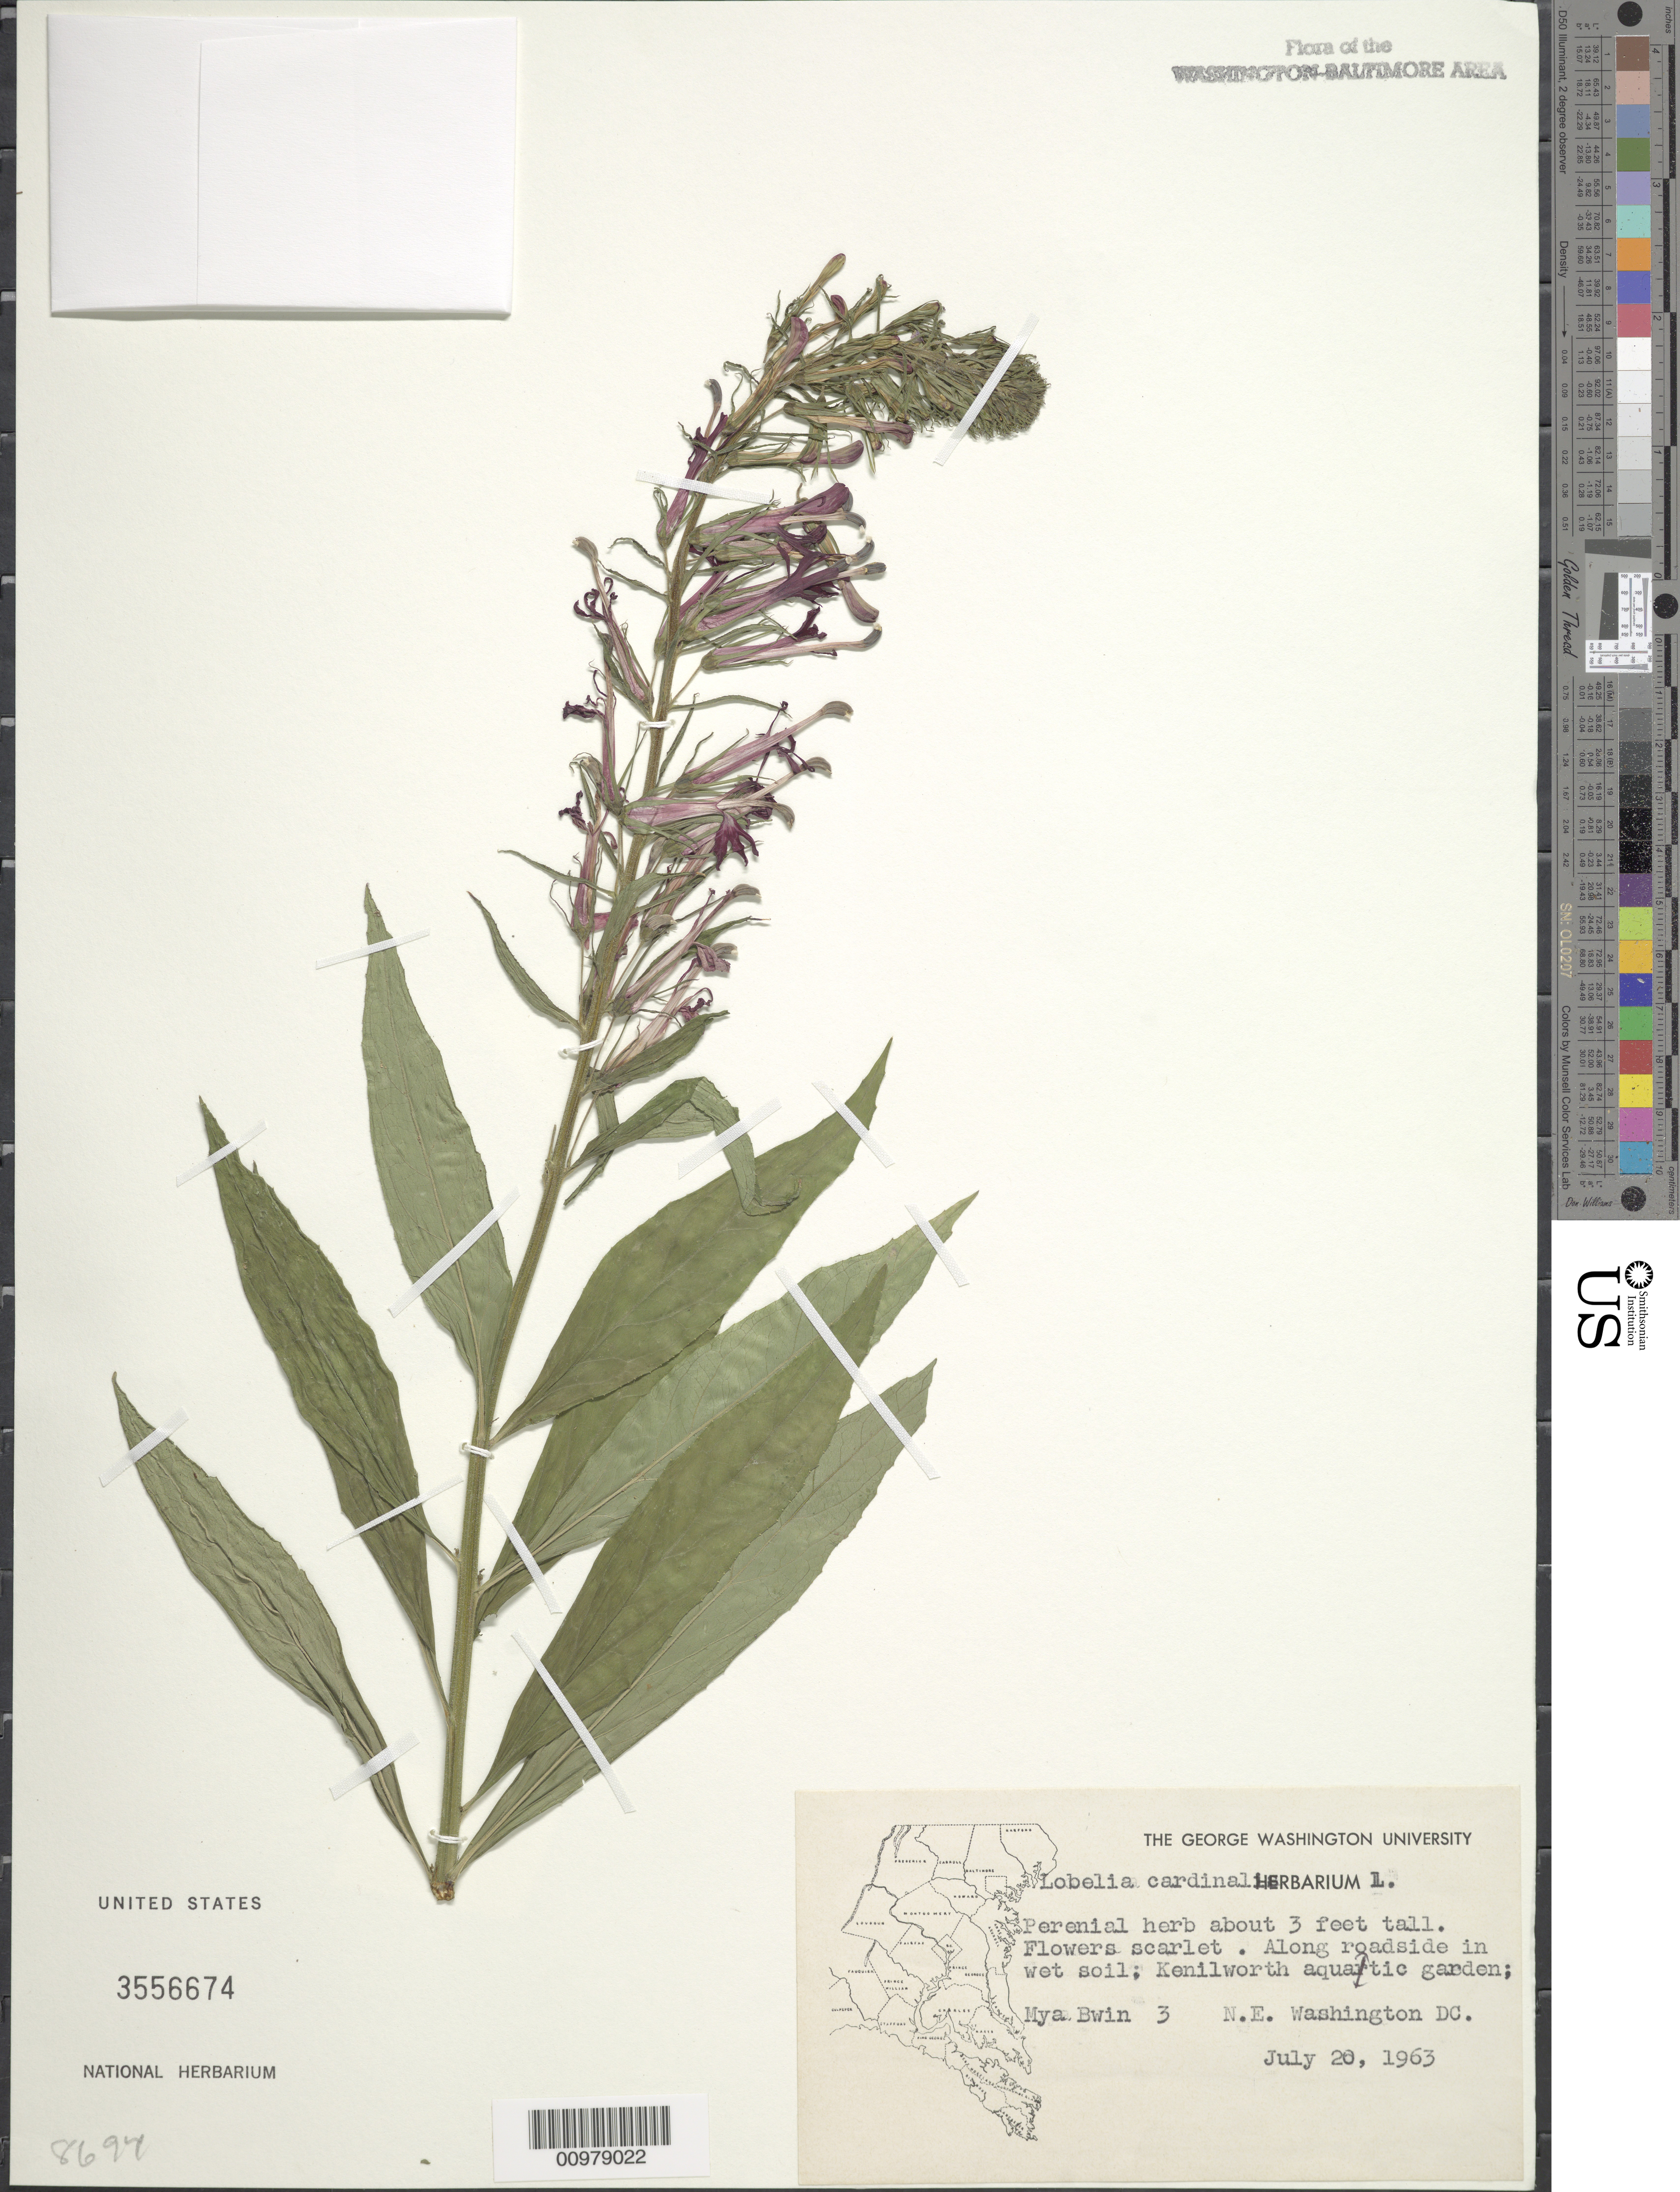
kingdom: Plantae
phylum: Tracheophyta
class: Magnoliopsida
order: Asterales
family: Campanulaceae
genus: Lobelia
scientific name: Lobelia cardinalis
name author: L.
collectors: M. Bwin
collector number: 3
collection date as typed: July 20, 1963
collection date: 1963-07-20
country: United States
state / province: District of Columbia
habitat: along roadside in wet soil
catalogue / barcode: US 3556674